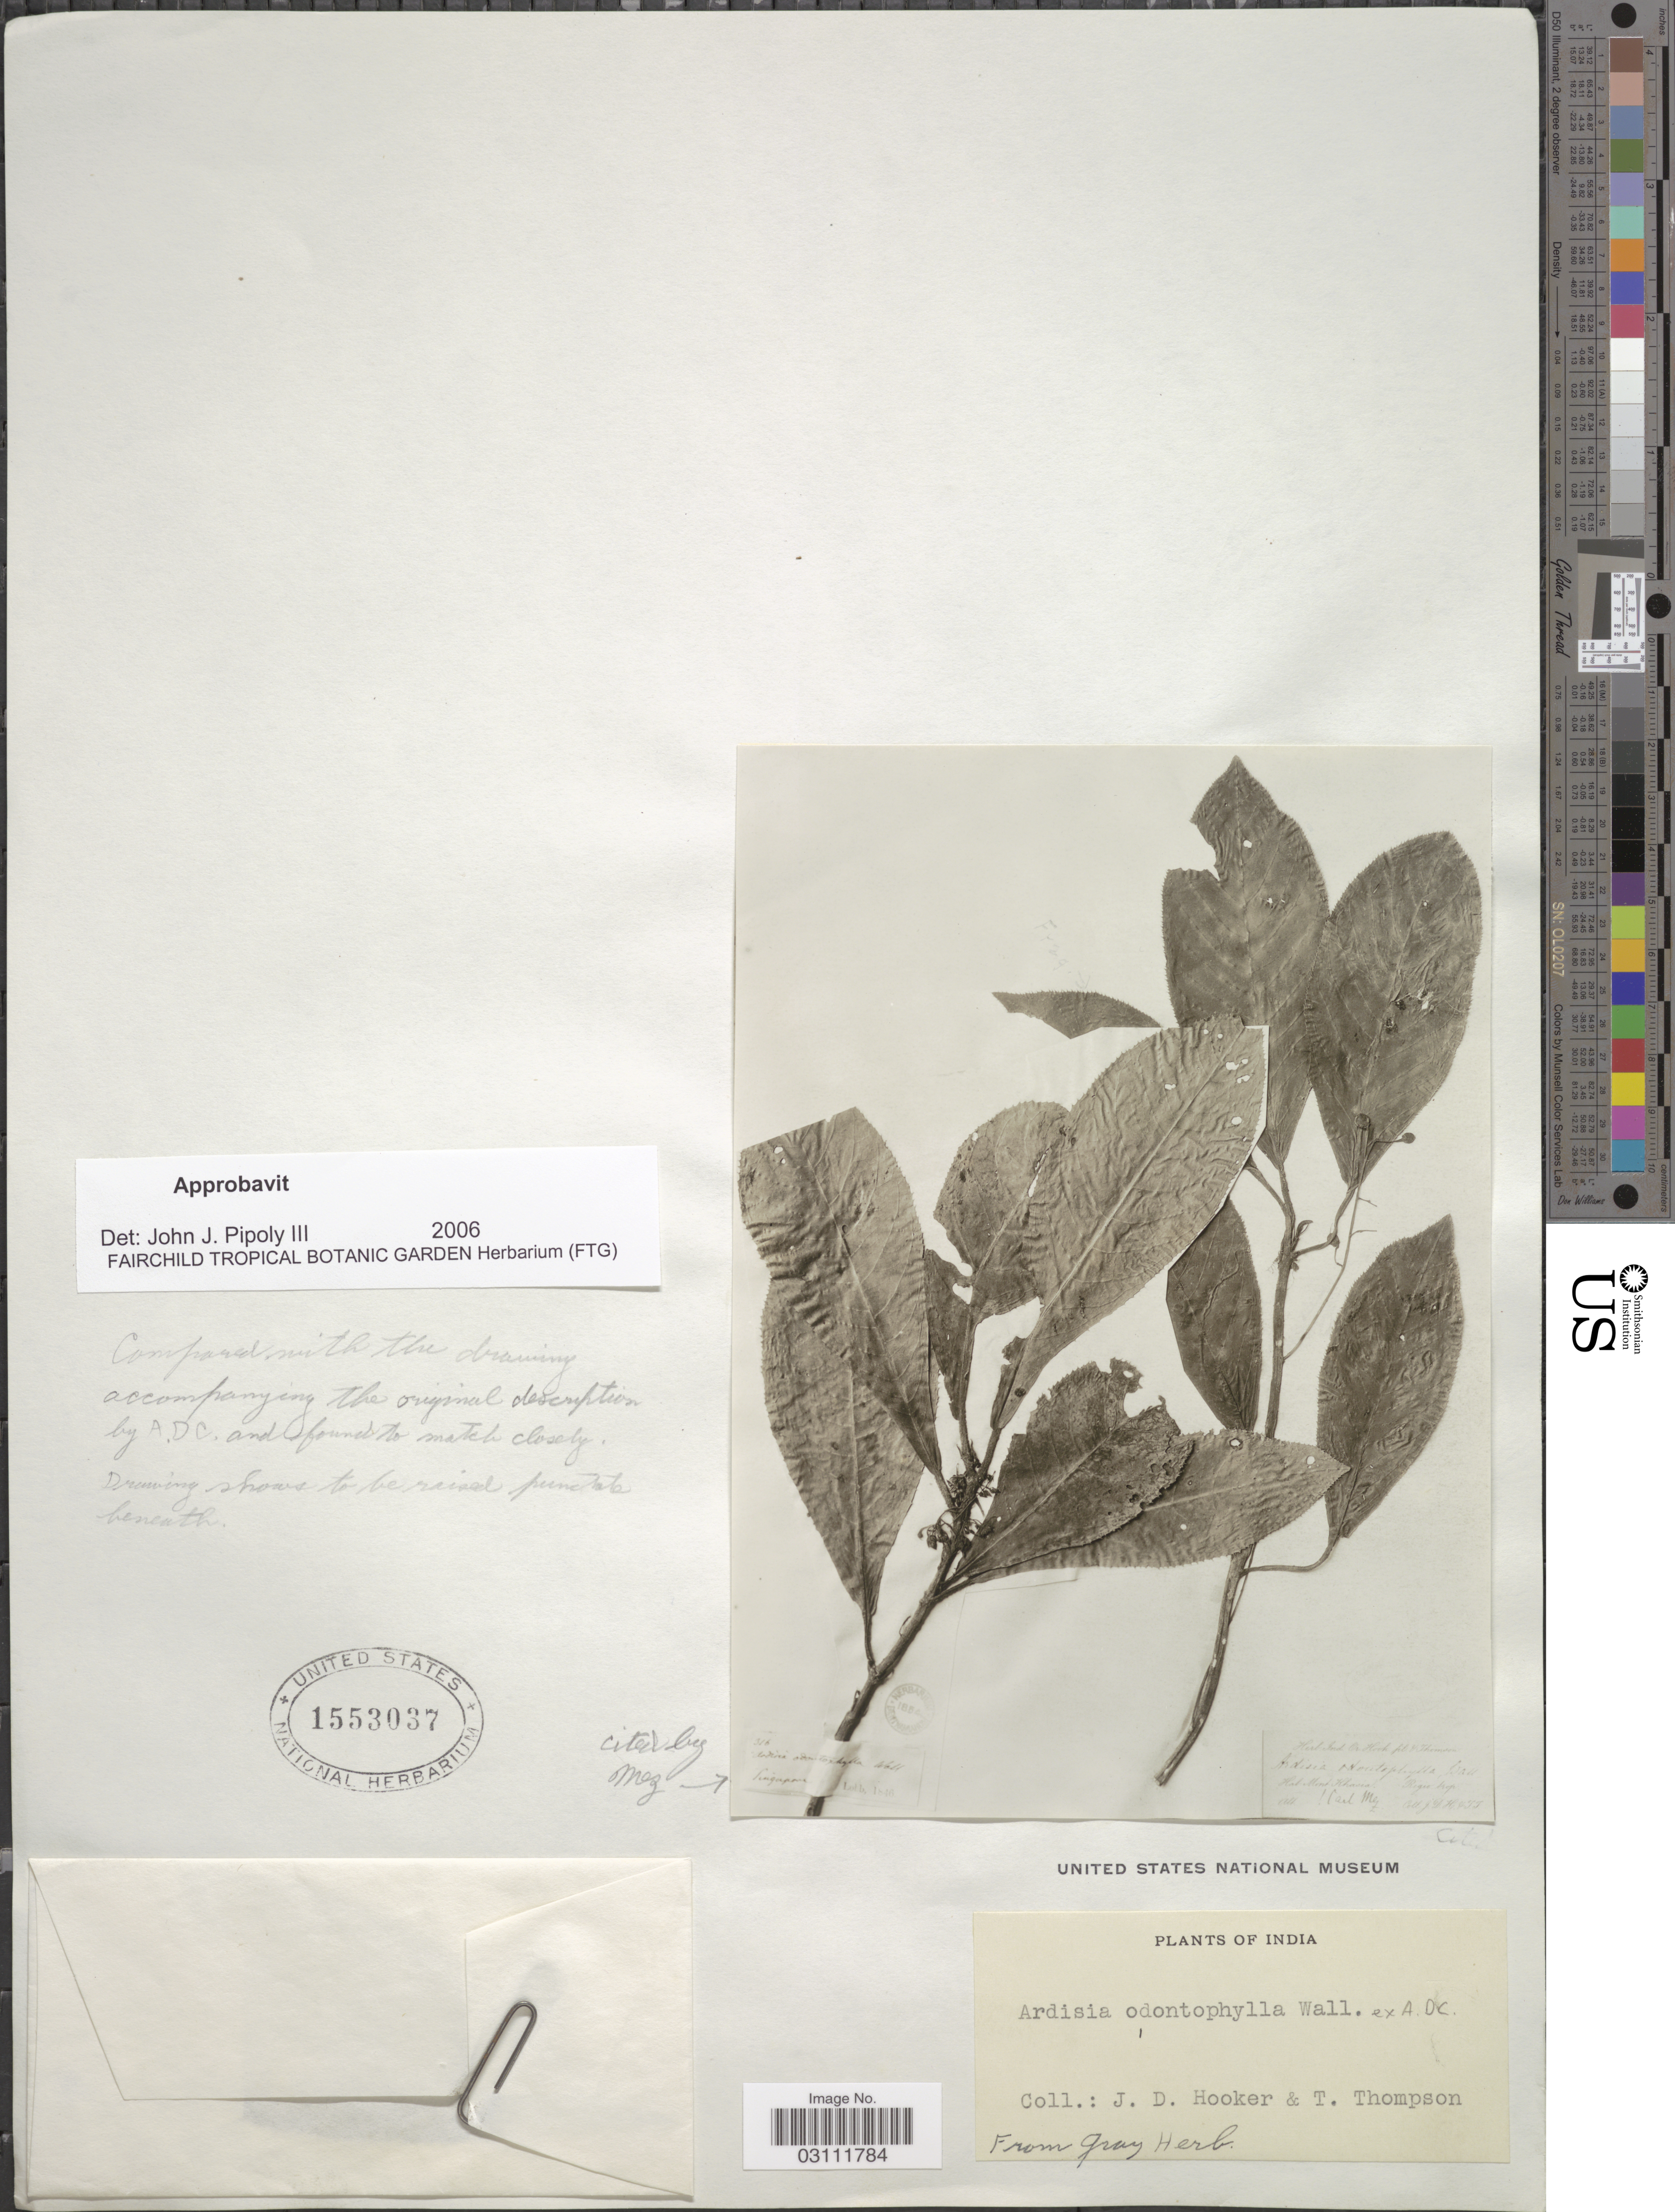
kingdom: Plantae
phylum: Tracheophyta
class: Magnoliopsida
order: Ericales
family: Primulaceae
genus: Ardisia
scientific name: Ardisia odontophylla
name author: Wall. ex A. DC.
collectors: J. D. Hooker & T. Thompson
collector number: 316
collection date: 1846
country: India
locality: Singapore, India. Mont. Khasia.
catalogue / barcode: US 1553037